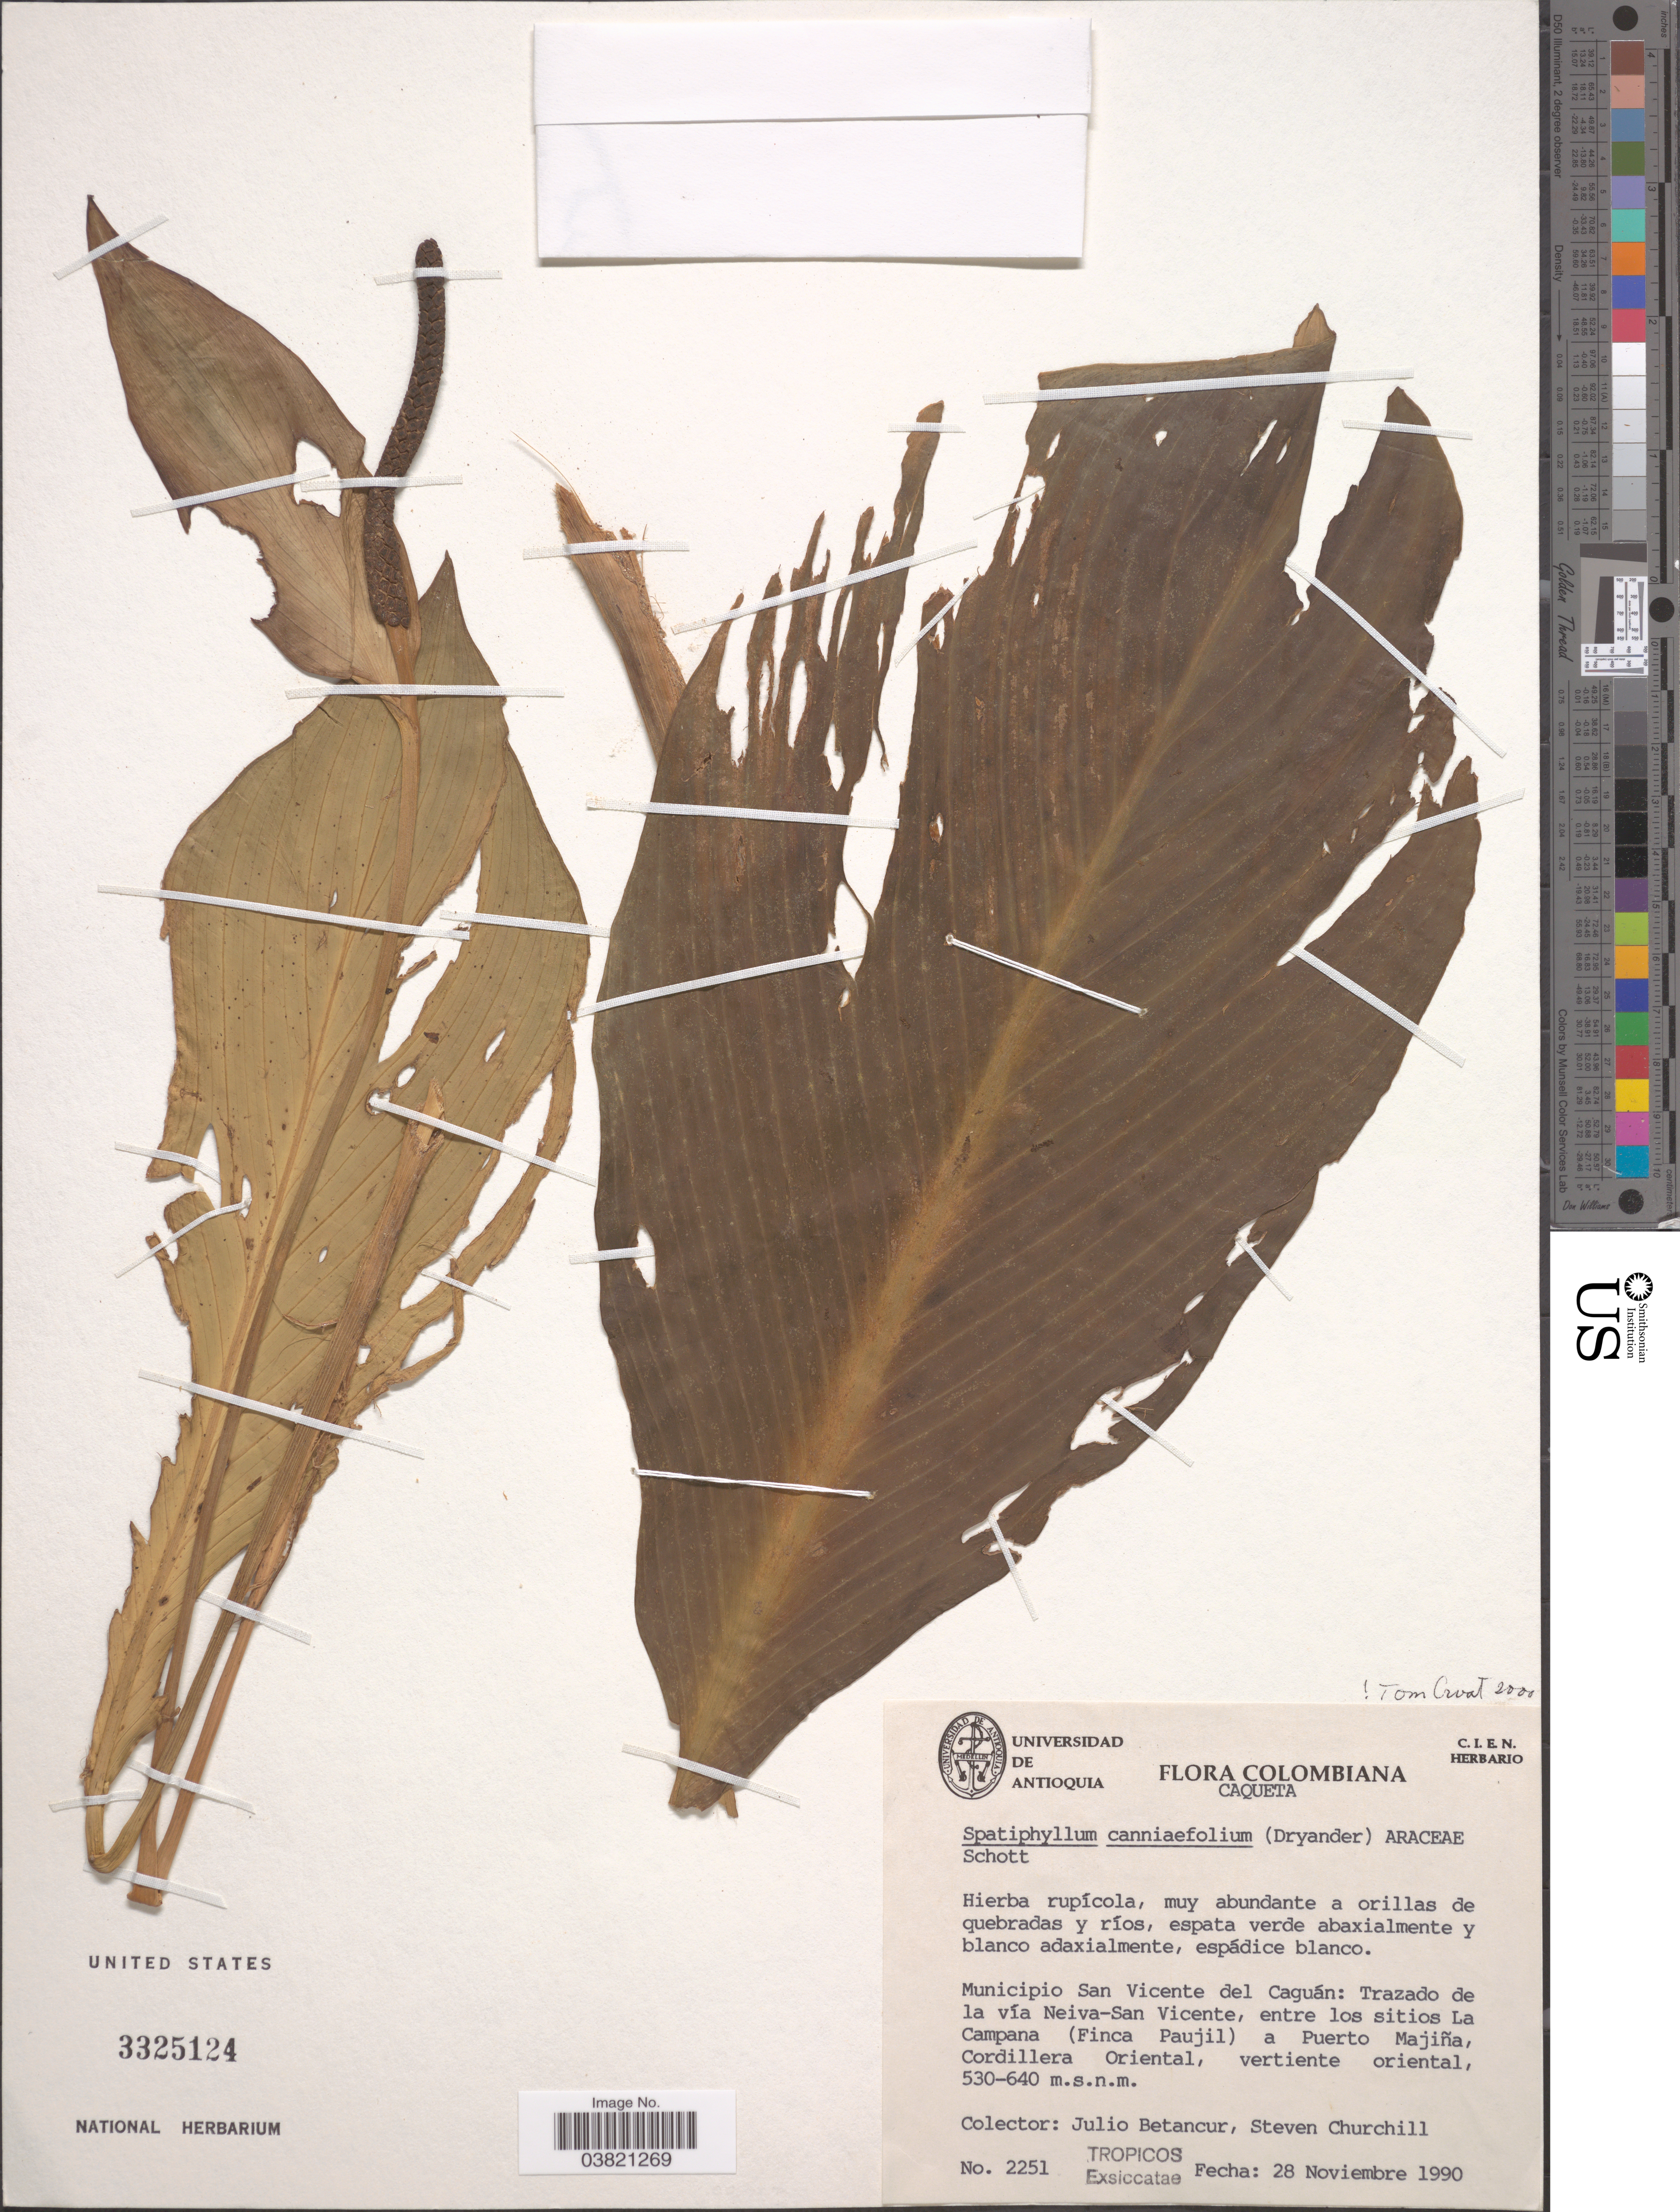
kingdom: Plantae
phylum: Tracheophyta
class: Liliopsida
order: Alismatales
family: Araceae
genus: Spathiphyllum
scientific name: Spathiphyllum cannifolium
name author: (Dryand. ex Sims) Schott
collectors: J. Betancur & S. Churchill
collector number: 2251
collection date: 1990-11-28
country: Colombia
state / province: Caquetá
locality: Caqueta. Municipio San Vicente del Caguán: Trazado de la vía Neiva-San Vicente, entre los sitios La Campana (Finca Paujil) a Puerto Majiña, Cordillera Oriental, vertiente oriental.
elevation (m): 530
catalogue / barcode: US 3325124